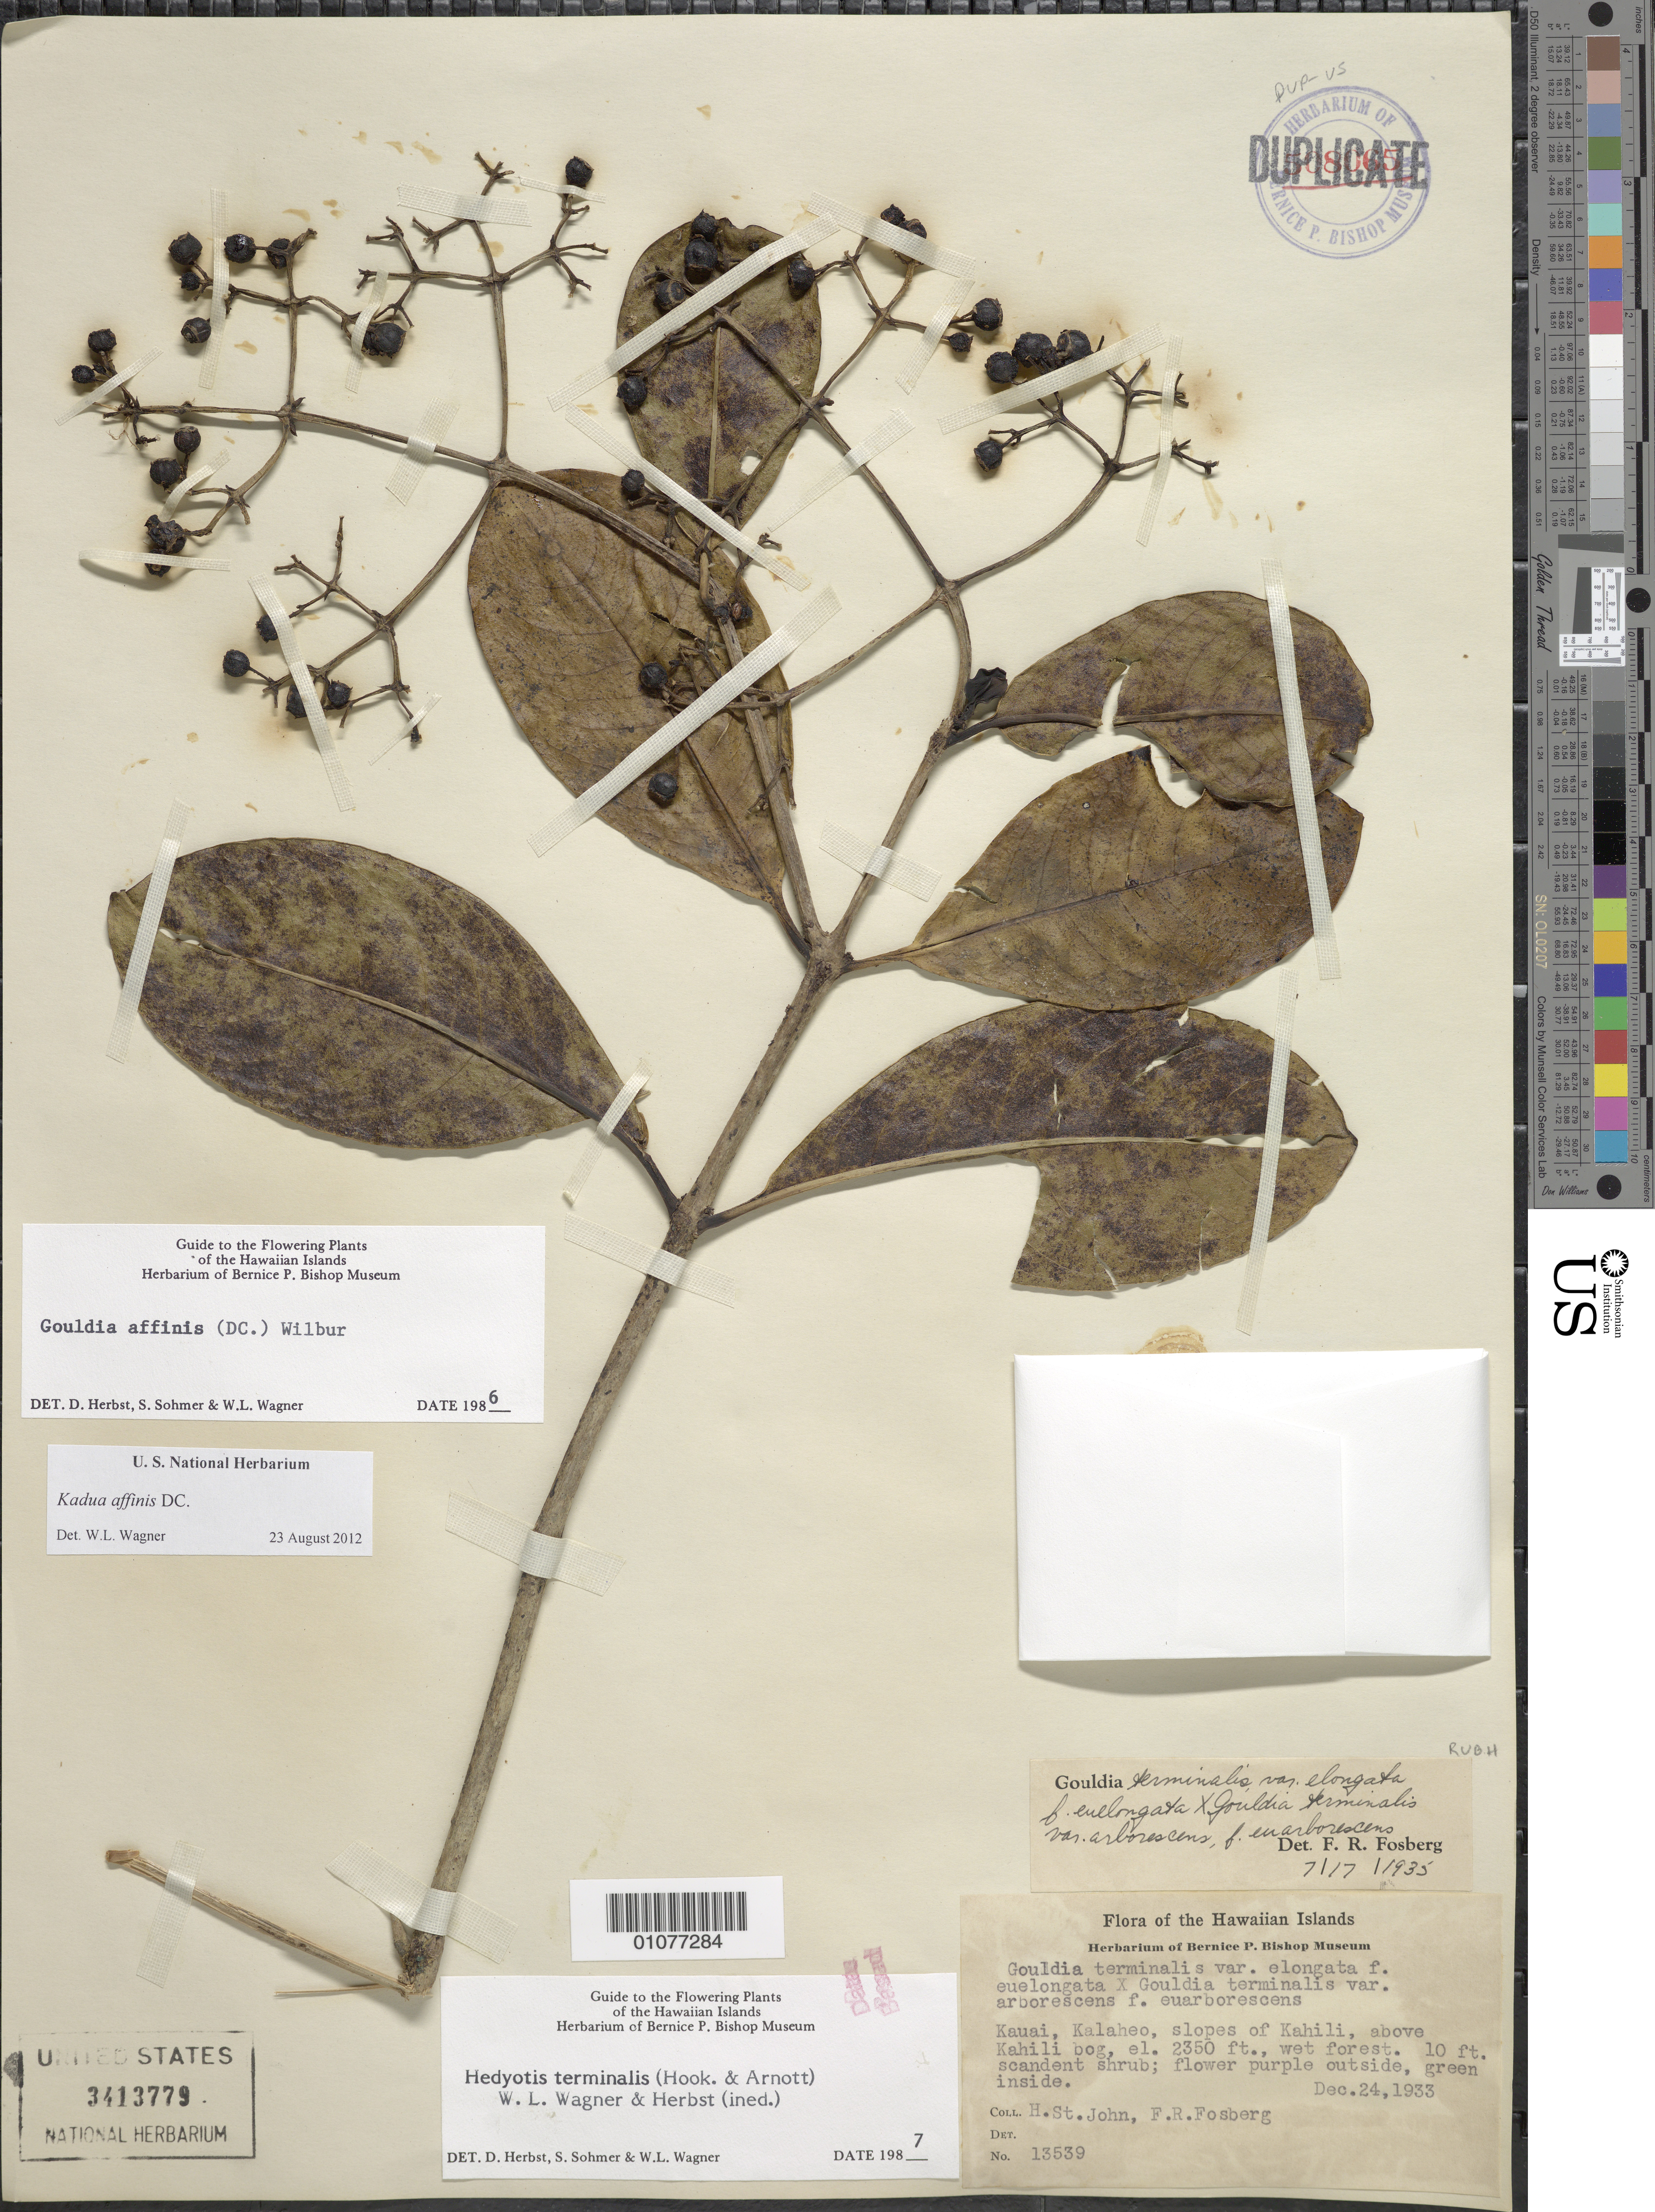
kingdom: Plantae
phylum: Tracheophyta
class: Magnoliopsida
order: Gentianales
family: Rubiaceae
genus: Kadua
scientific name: Kadua affinis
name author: DC.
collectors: H. St. John & F. R. Fosberg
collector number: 13539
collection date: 1933-12-24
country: United States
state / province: Hawaii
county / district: Kauai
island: Kaua'i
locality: Kalaheo, slopes of Kahili, above Kahili bog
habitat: wet forest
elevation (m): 716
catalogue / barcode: US 3413779